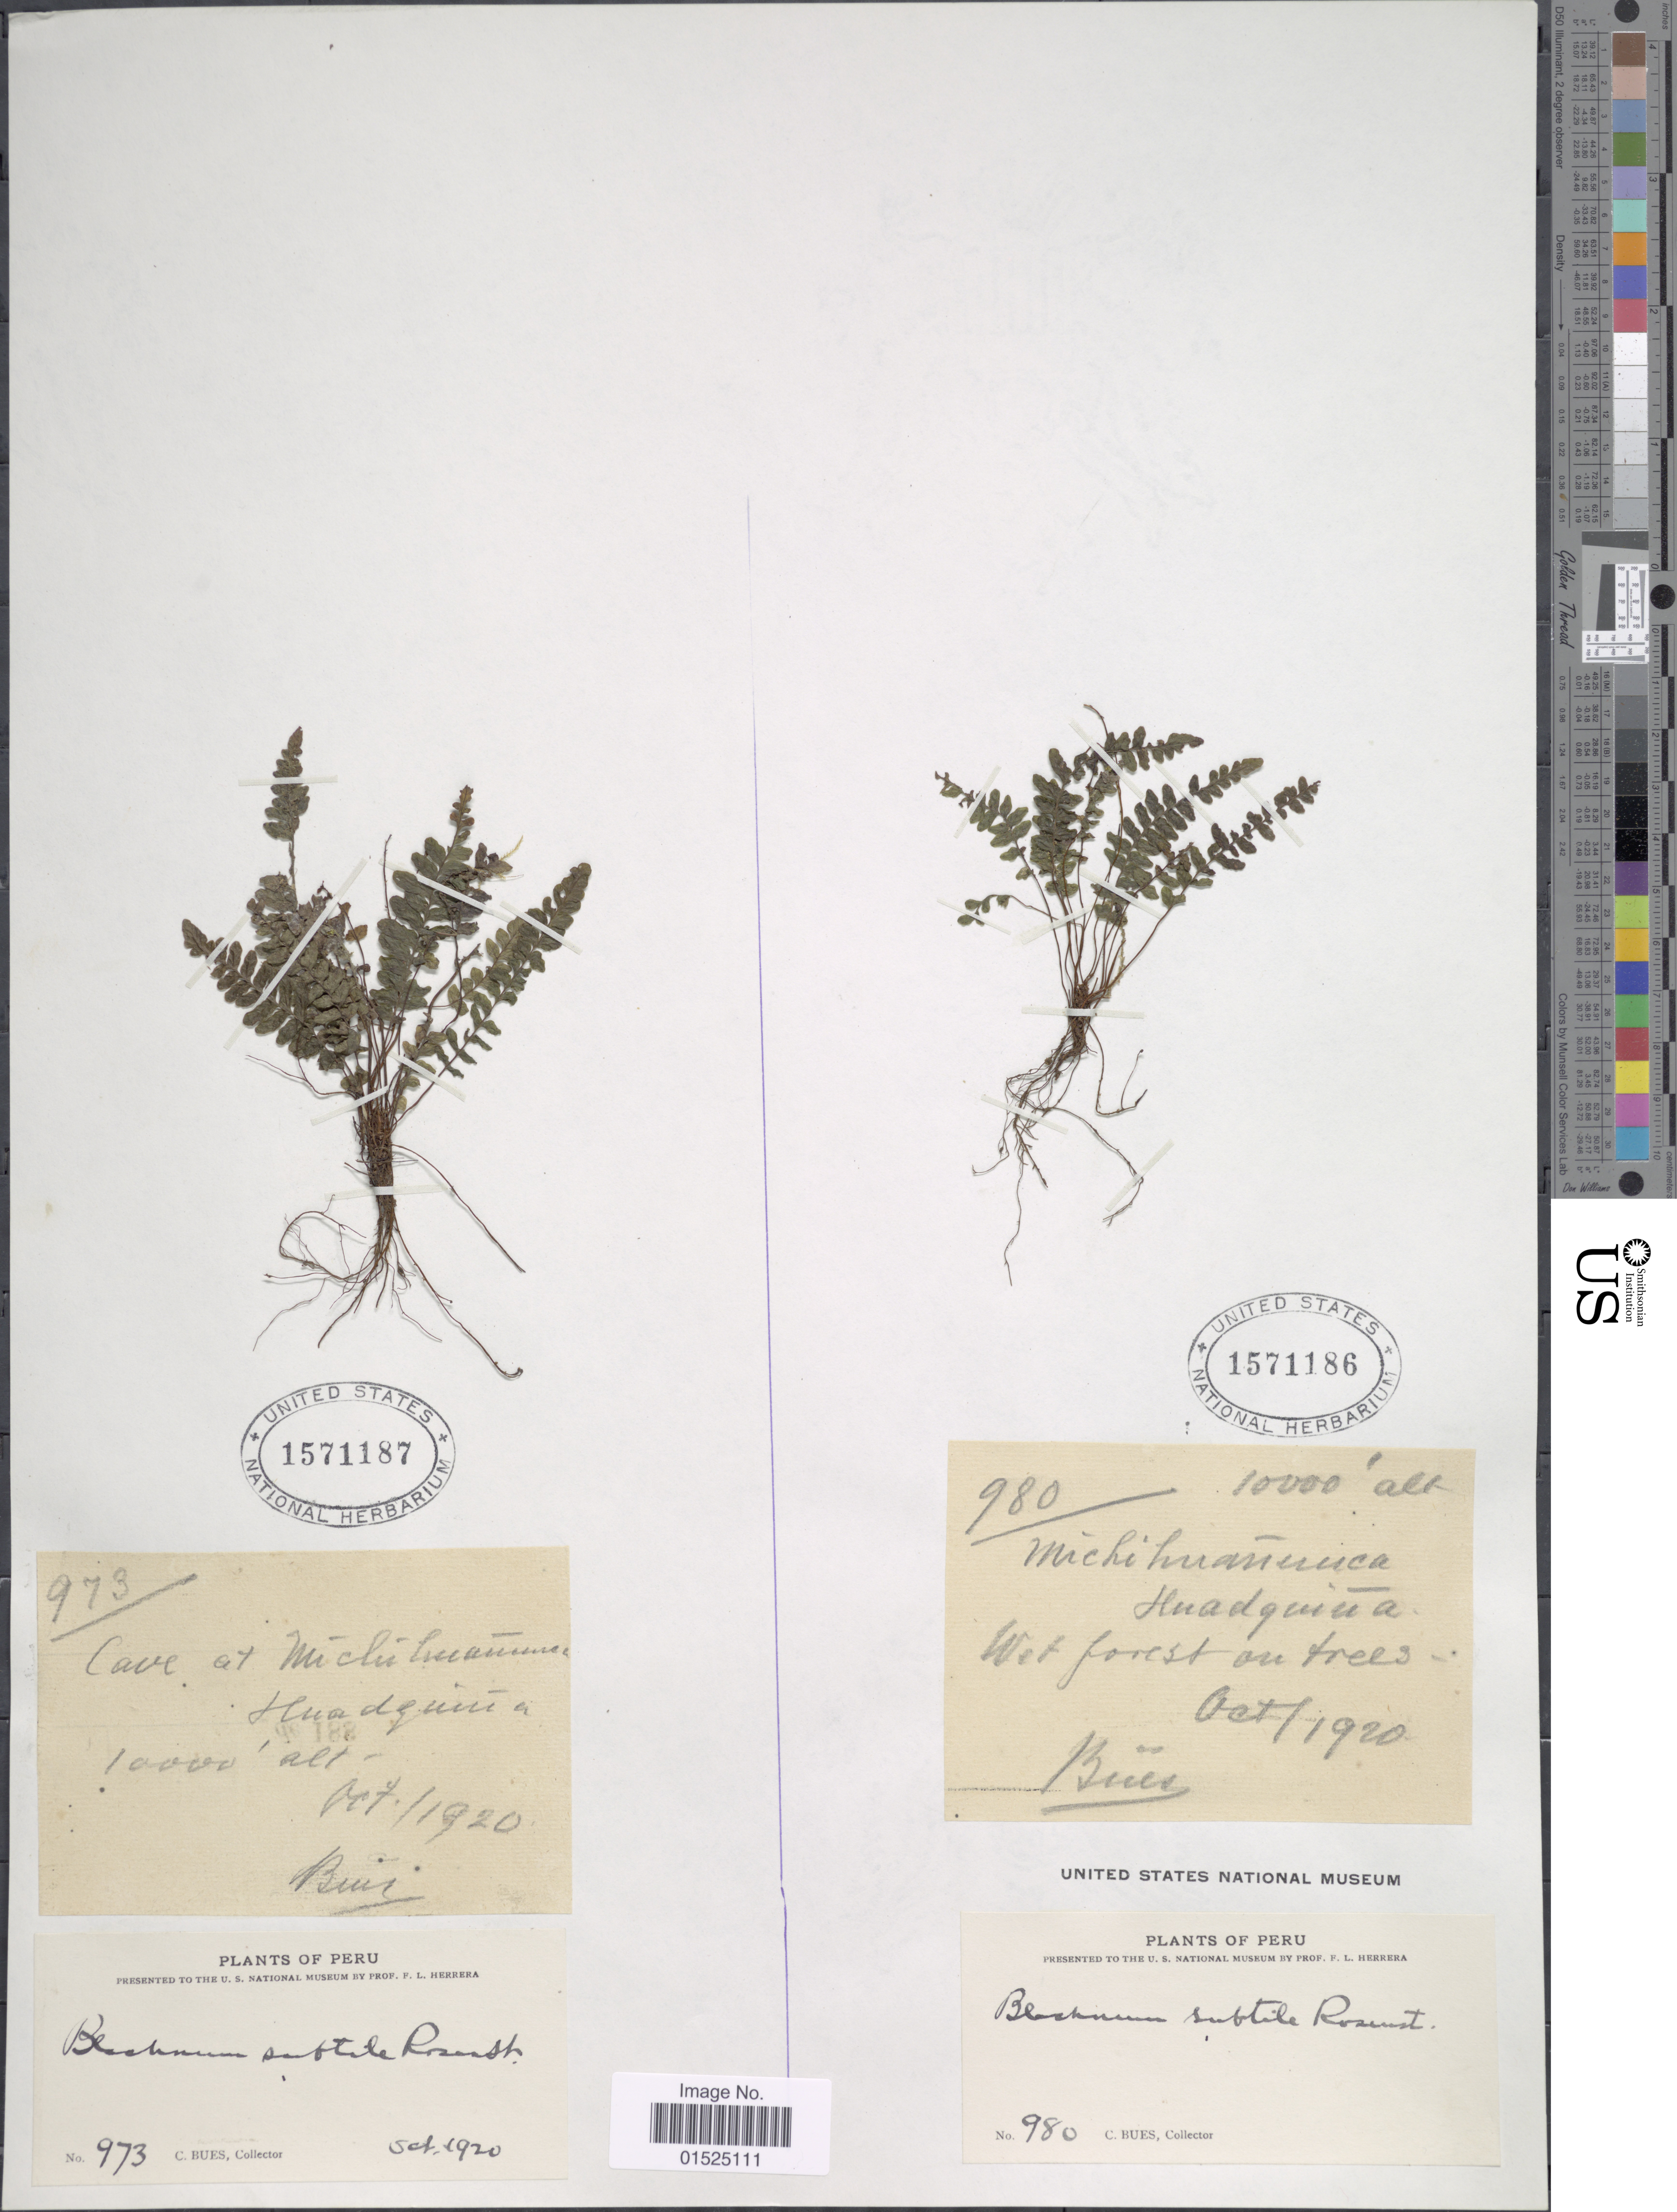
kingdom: Plantae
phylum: Tracheophyta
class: Polypodiopsida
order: Polypodiales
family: Blechnaceae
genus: Blechnum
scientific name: Blechnum andinum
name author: (Baker) C. Chr.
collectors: C. Bues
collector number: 973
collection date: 1920-10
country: Peru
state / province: Cusco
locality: Cave at Michihuanunca, Huadquiña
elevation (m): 3048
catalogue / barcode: US 1571187-2